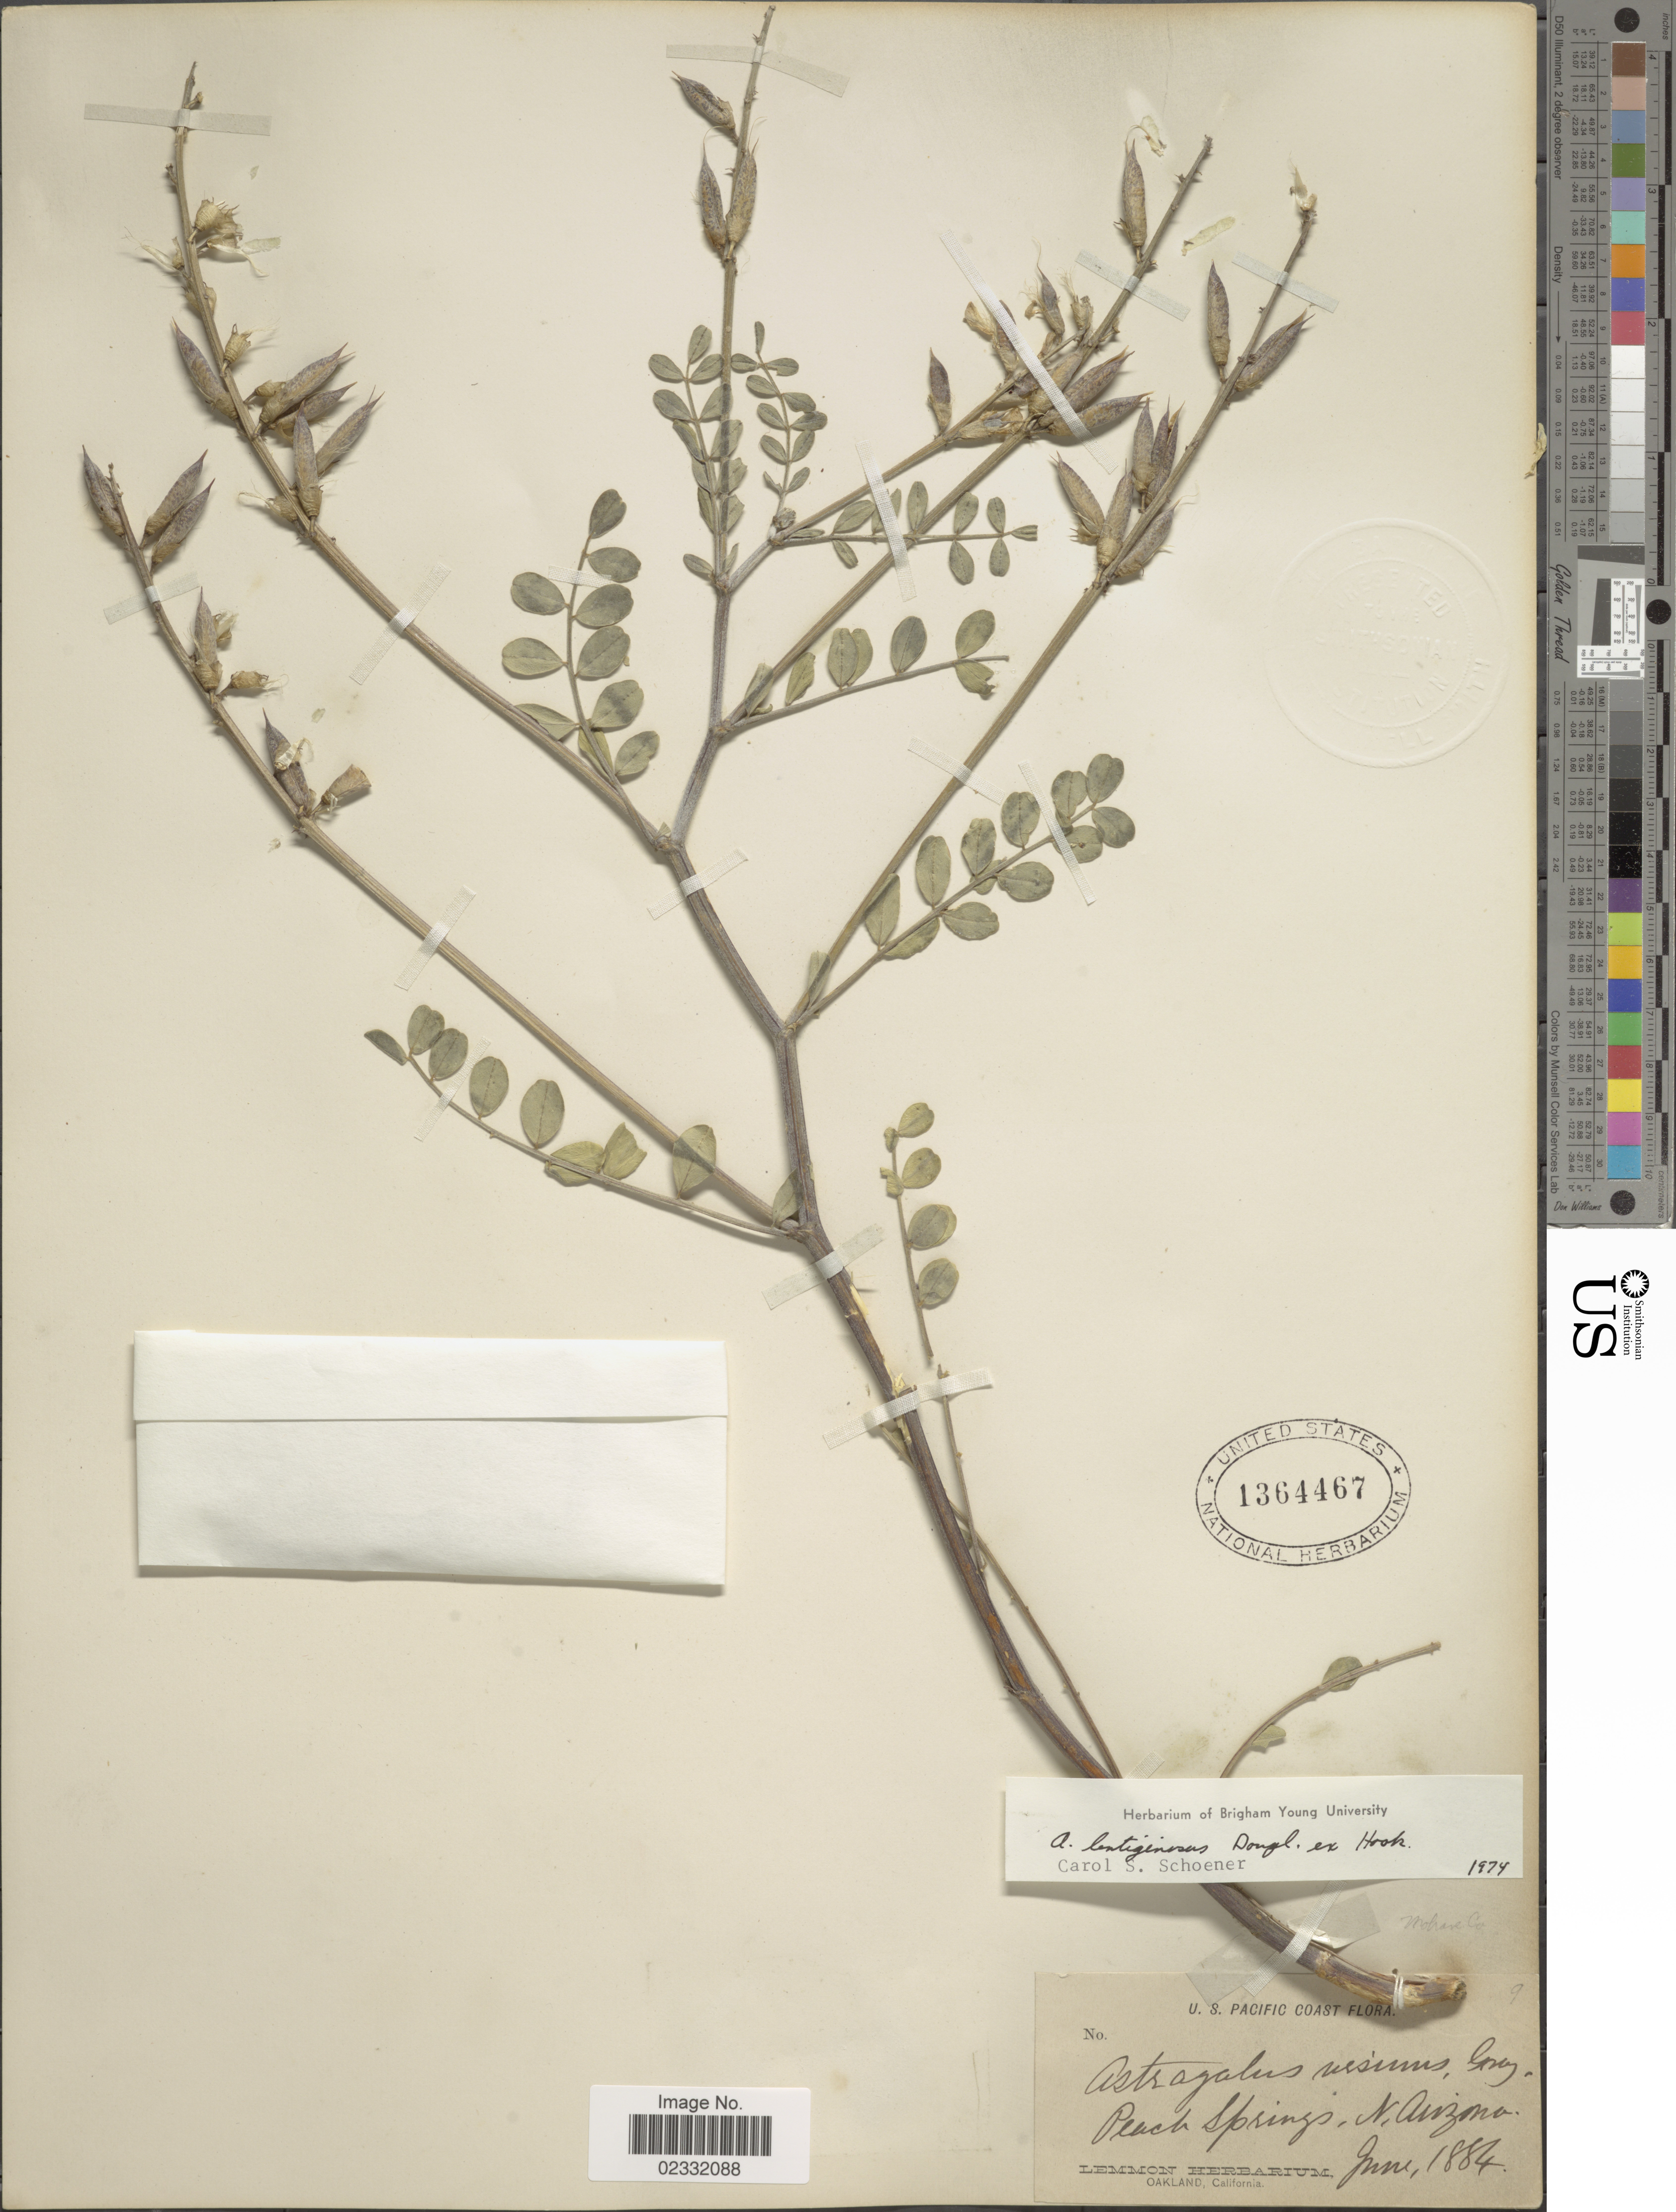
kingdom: Plantae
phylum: Tracheophyta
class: Magnoliopsida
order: Fabales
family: Fabaceae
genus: Astragalus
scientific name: Astragalus lentiginosus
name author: Douglas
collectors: ex herb. Lemmon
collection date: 1884-06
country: United States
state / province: Arizona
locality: U.S. Pacific Coast, Peach Springs - N. Arizona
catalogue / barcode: US 1364467